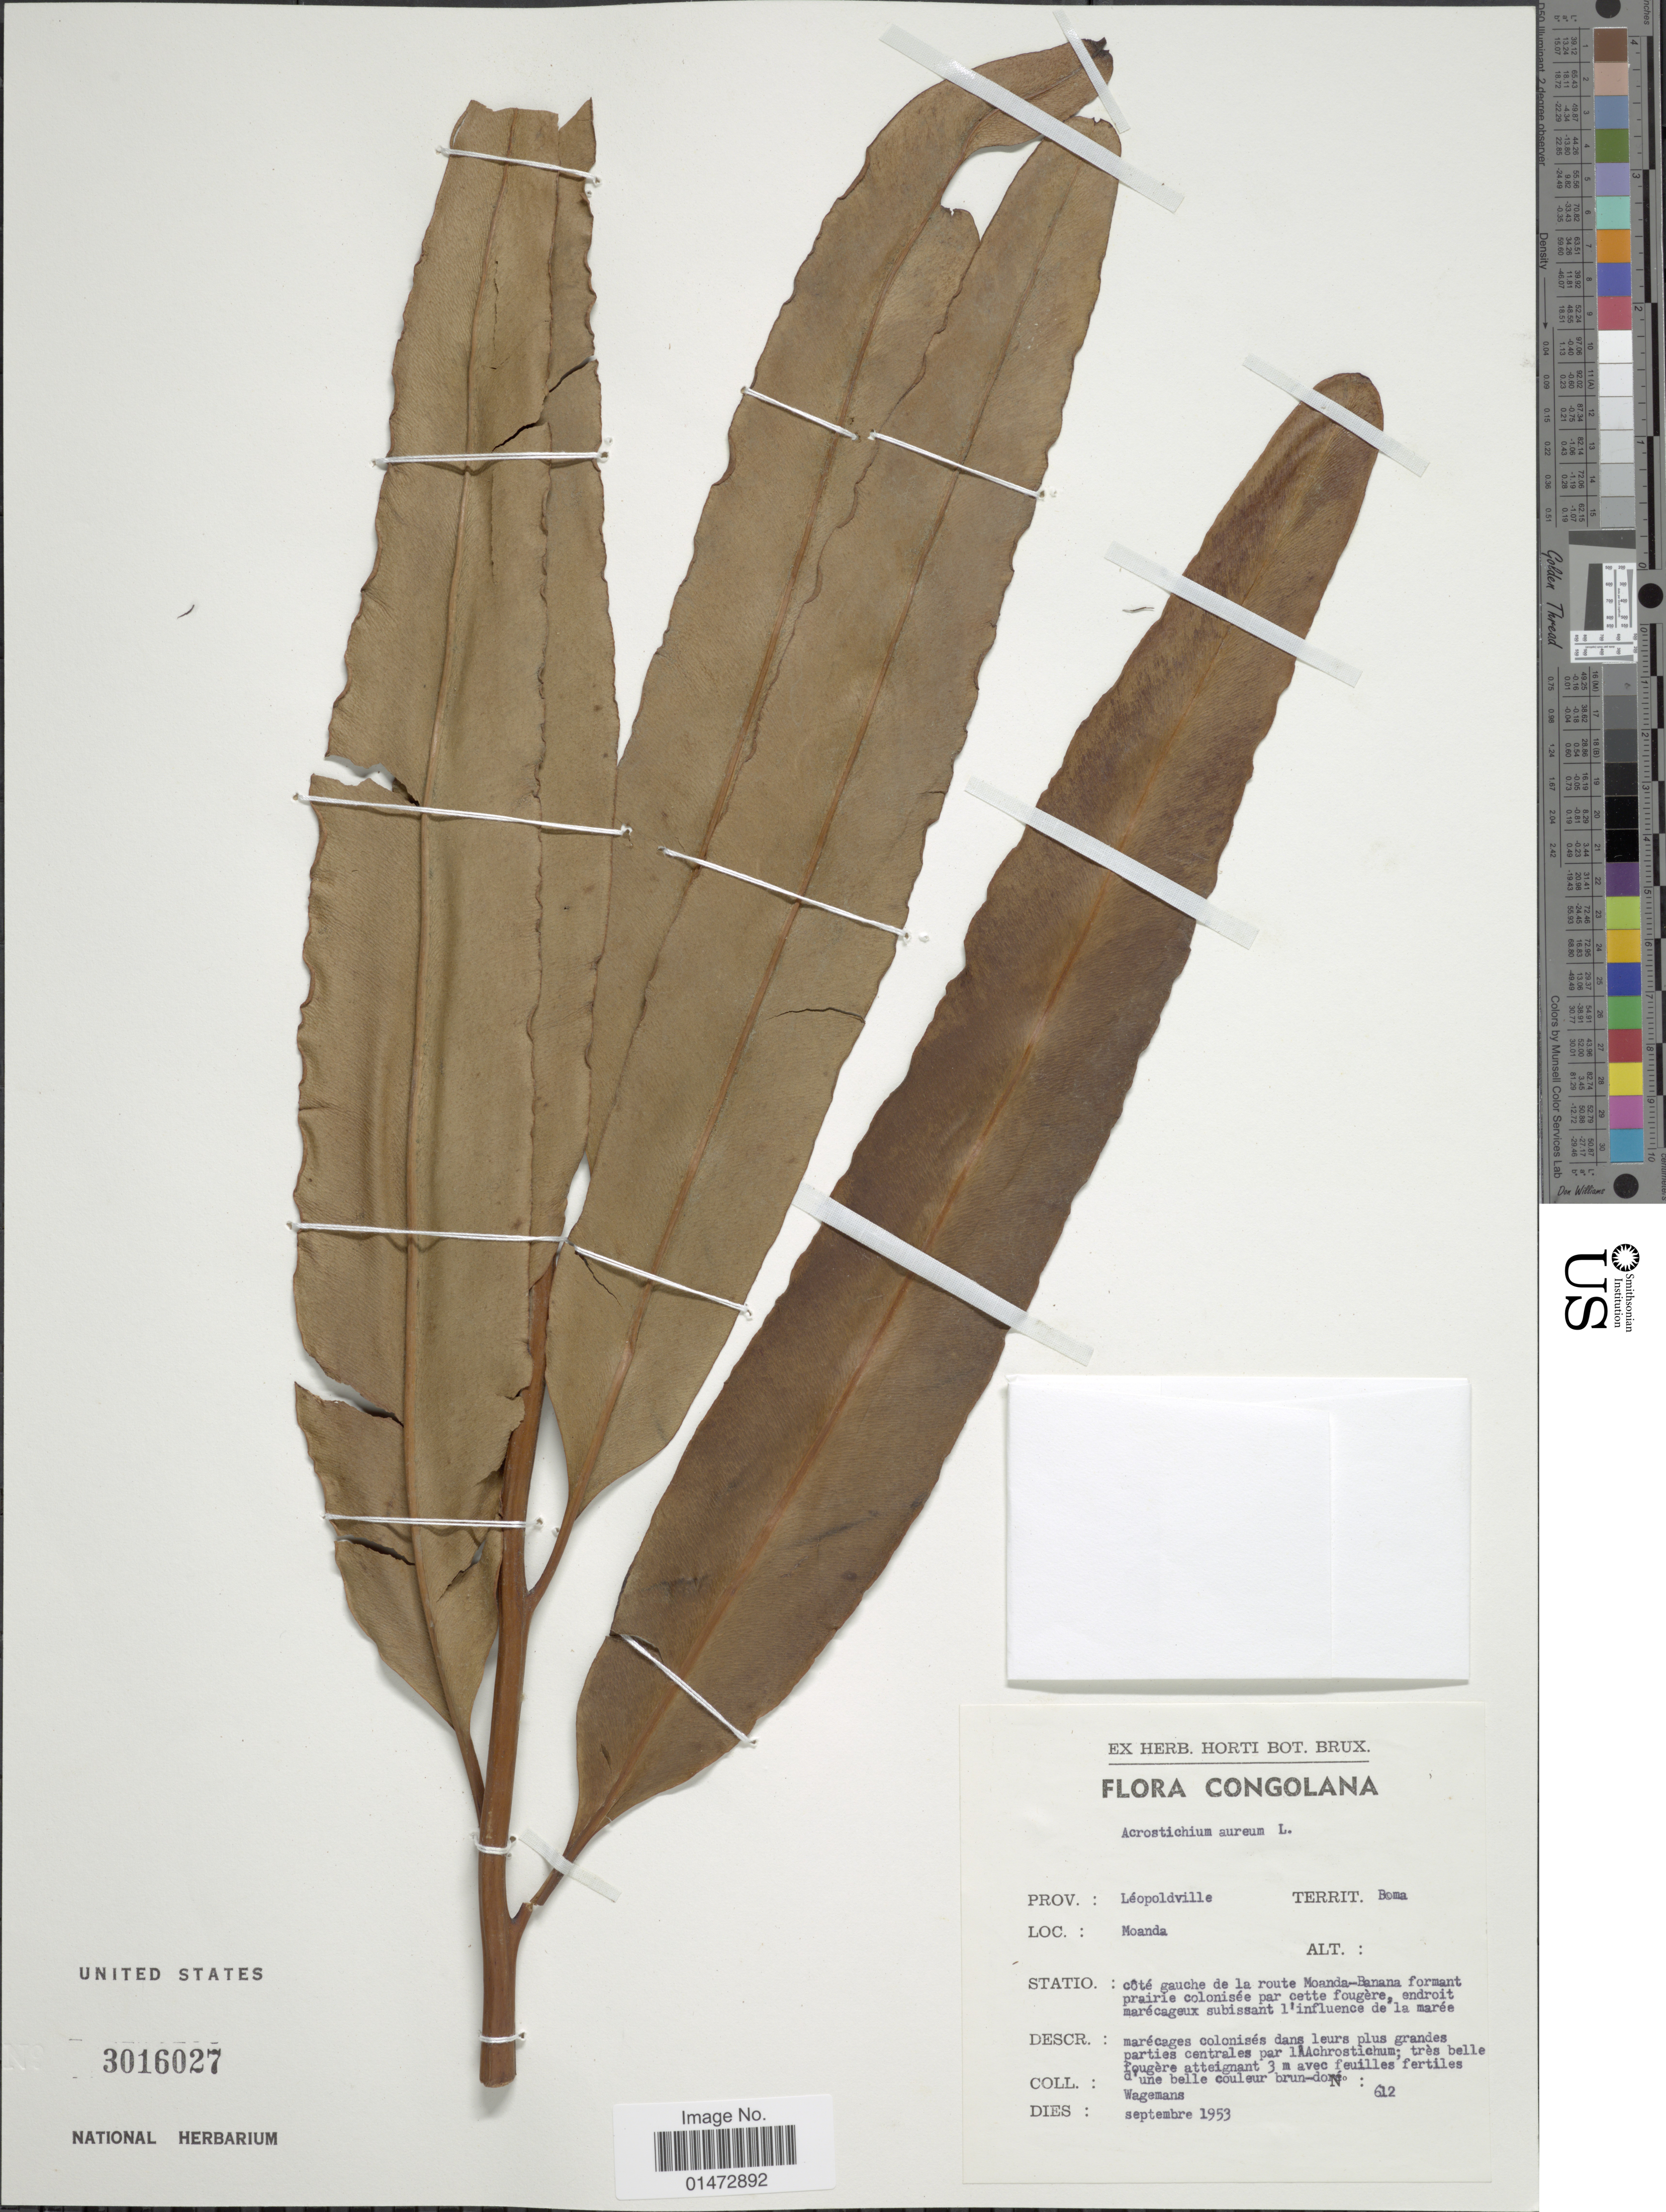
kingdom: Plantae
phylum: Tracheophyta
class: Polypodiopsida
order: Polypodiales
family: Pteridaceae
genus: Acrostichum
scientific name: Acrostichum aureum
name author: L.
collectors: -. Wagemans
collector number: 612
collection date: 1953-09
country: Congo, Democratic Republic of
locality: Prov.: Léopoldville. Territ. Boma. Moanda.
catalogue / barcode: US 3016027